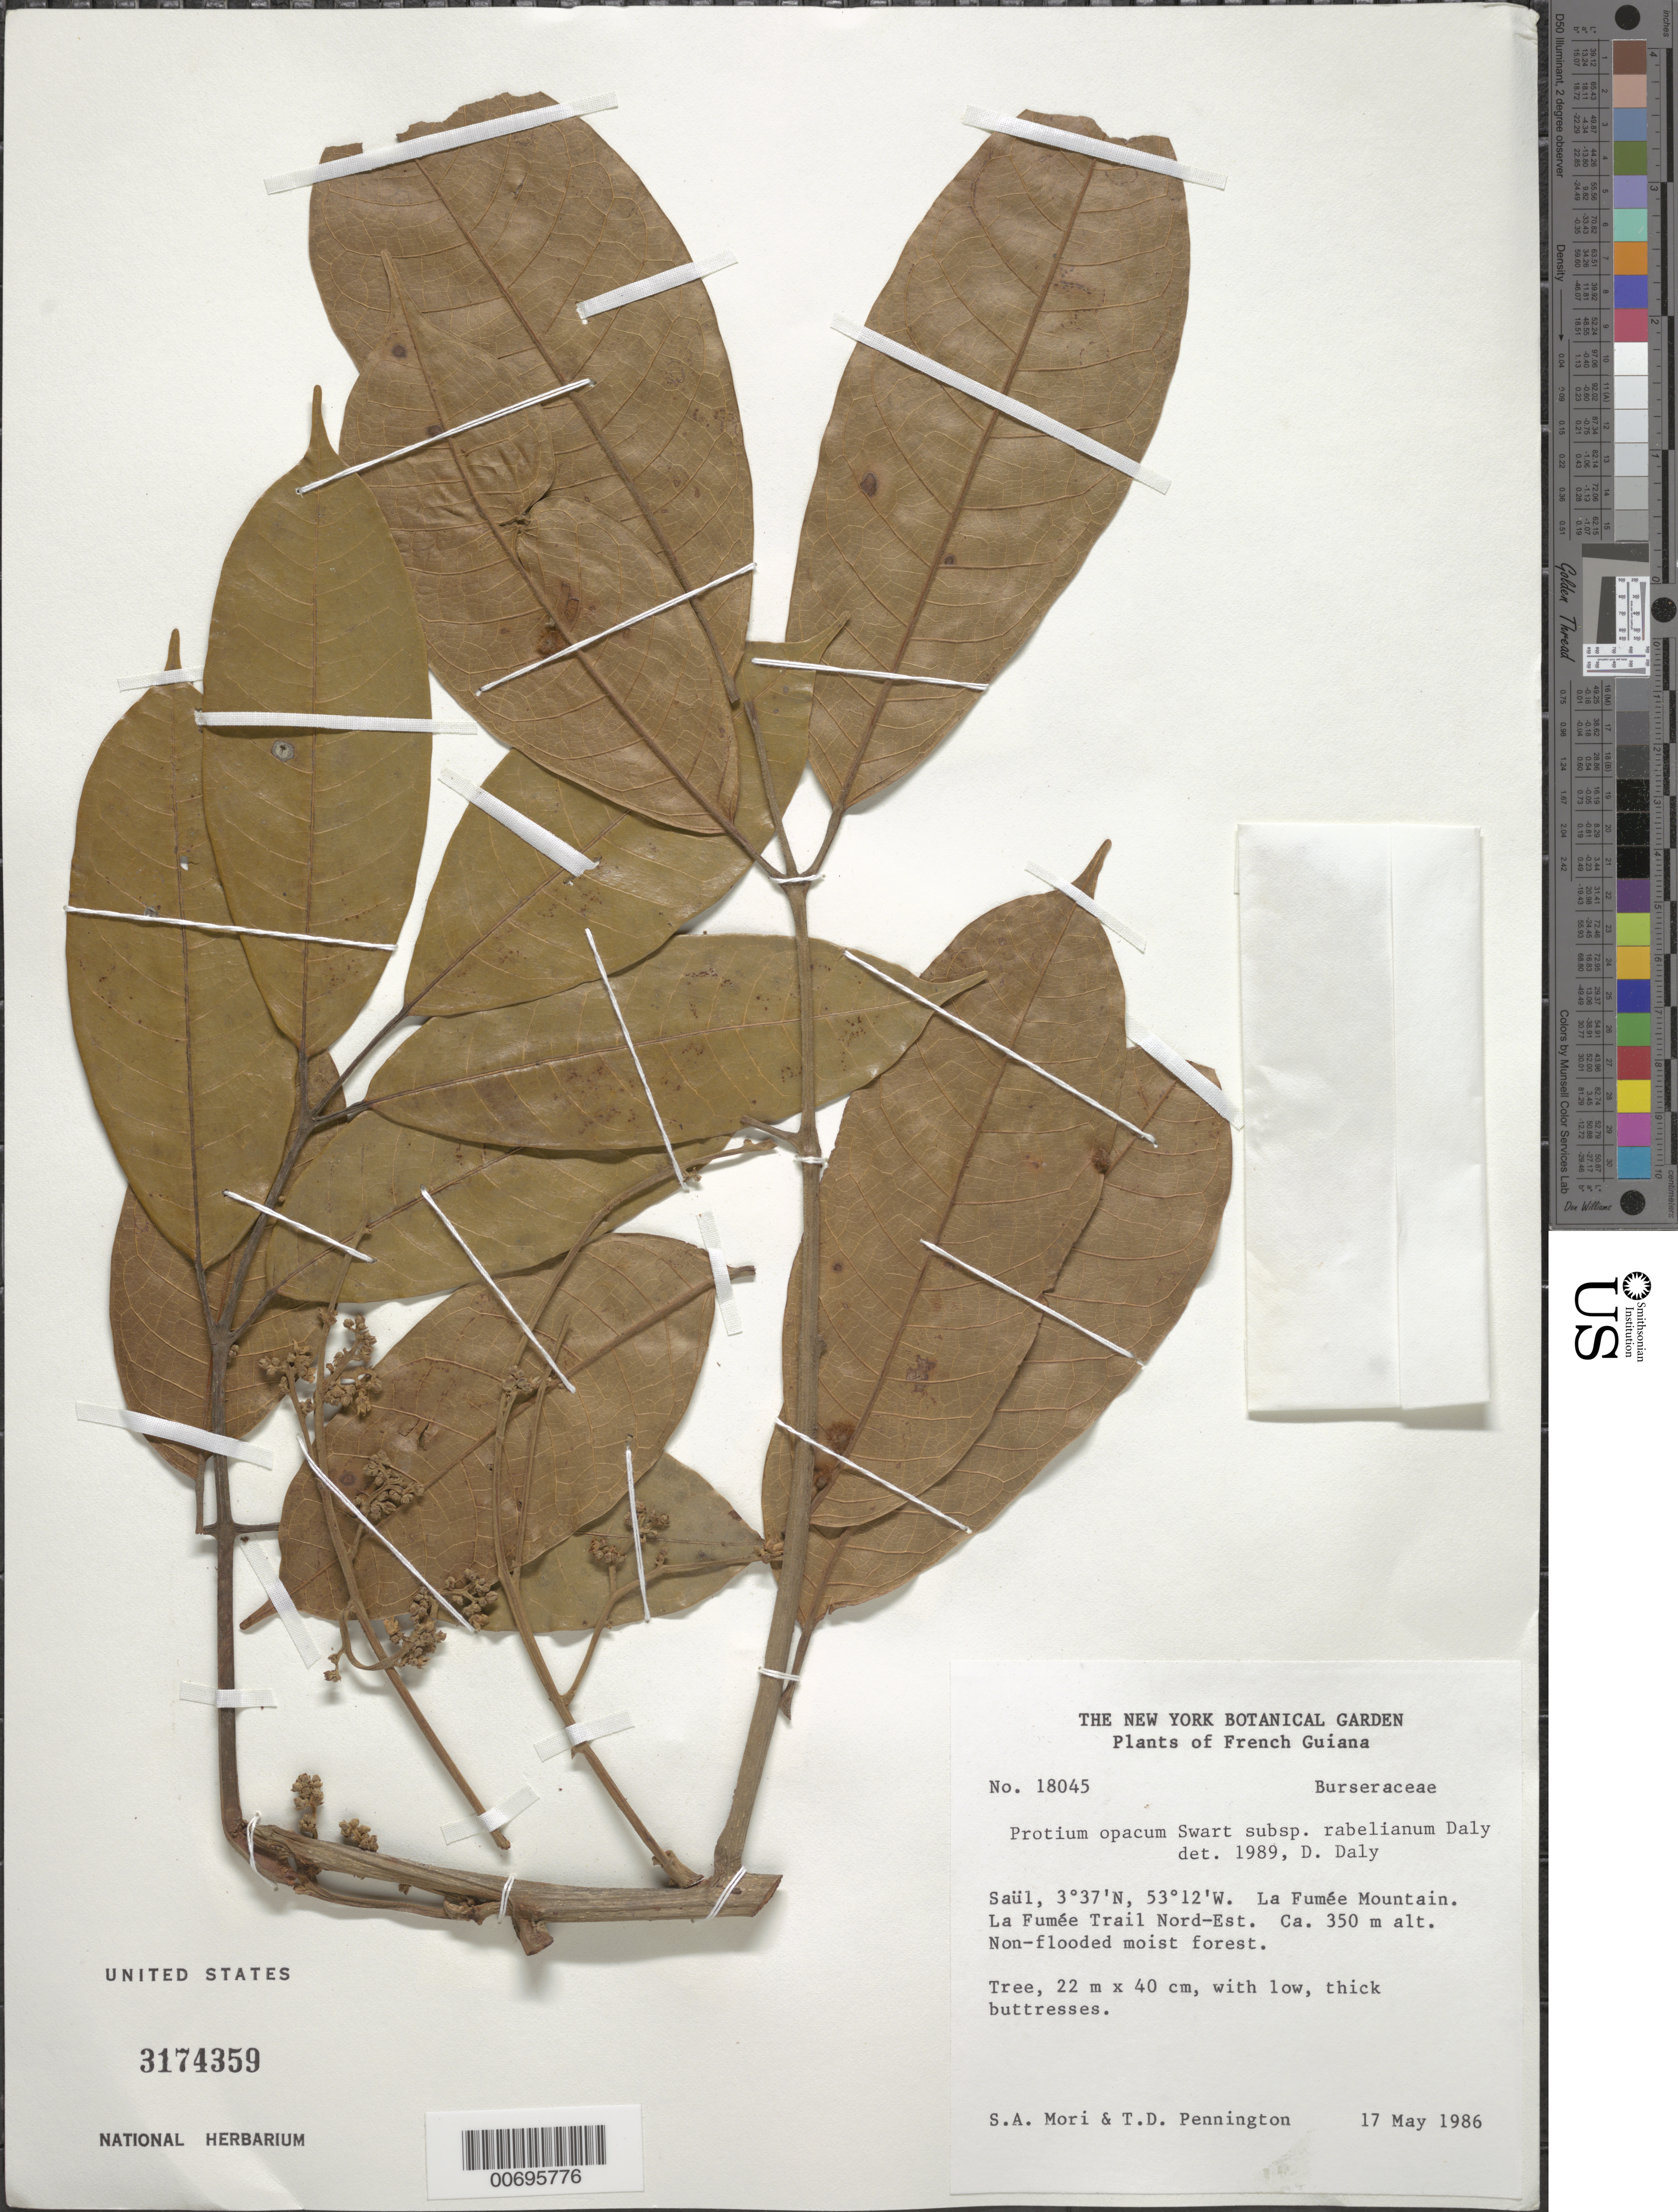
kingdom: Plantae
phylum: Tracheophyta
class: Magnoliopsida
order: Sapindales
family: Burseraceae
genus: Protium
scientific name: Protium opacum subsp. rabelianum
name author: Daly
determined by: Daly, D. C.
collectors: S. Mori & T. D. Pennington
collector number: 18045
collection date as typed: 17-May-86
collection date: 1986-05-17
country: French Guiana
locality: Saül, La Fumée Mountain, La Fumee trail Nord-Est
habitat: Non-flooded moist forest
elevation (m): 350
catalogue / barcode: US 3174359